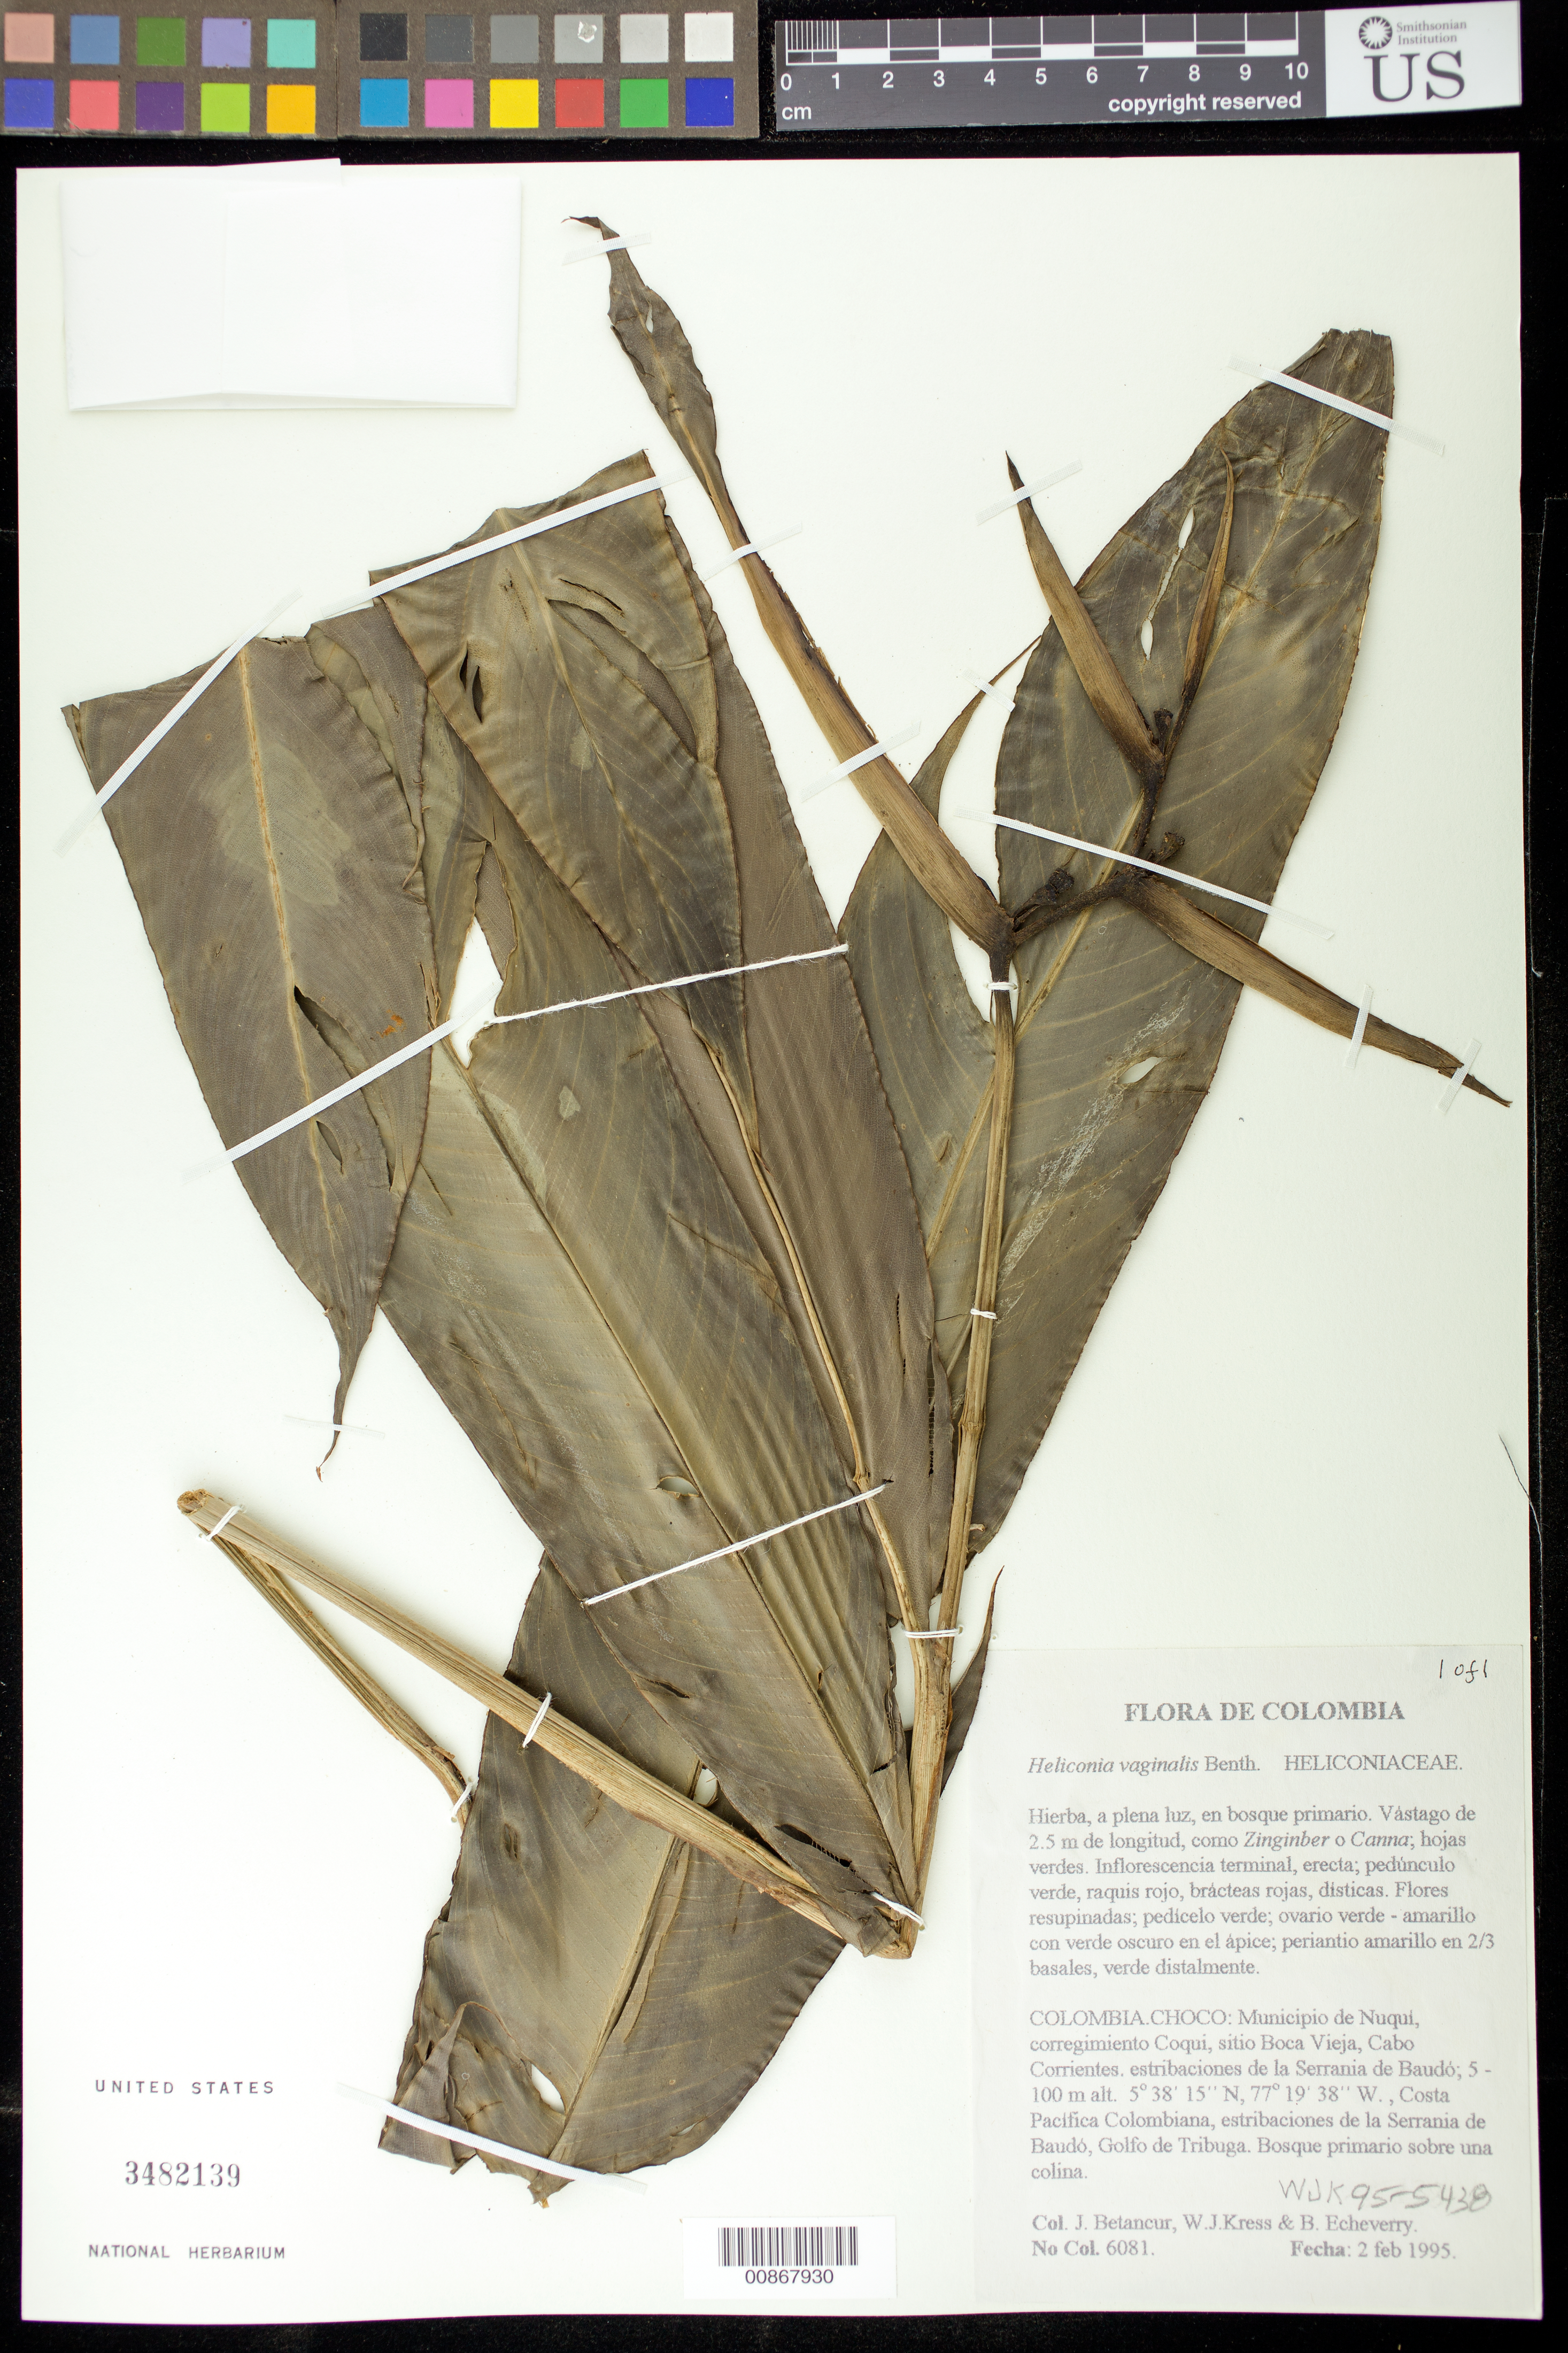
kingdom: Plantae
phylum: Tracheophyta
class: Liliopsida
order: Zingiberales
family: Heliconiaceae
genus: Heliconia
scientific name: Heliconia vaginalis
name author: Benth.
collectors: J. C. Betancur, W. J. Kress & B. Echeverry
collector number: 6081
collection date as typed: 02 Feb 1995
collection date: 1995-02-02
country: Colombia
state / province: Chocó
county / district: Nuqui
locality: Quebrada up from beach, north of Coqui.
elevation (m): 0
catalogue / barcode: US 3482139